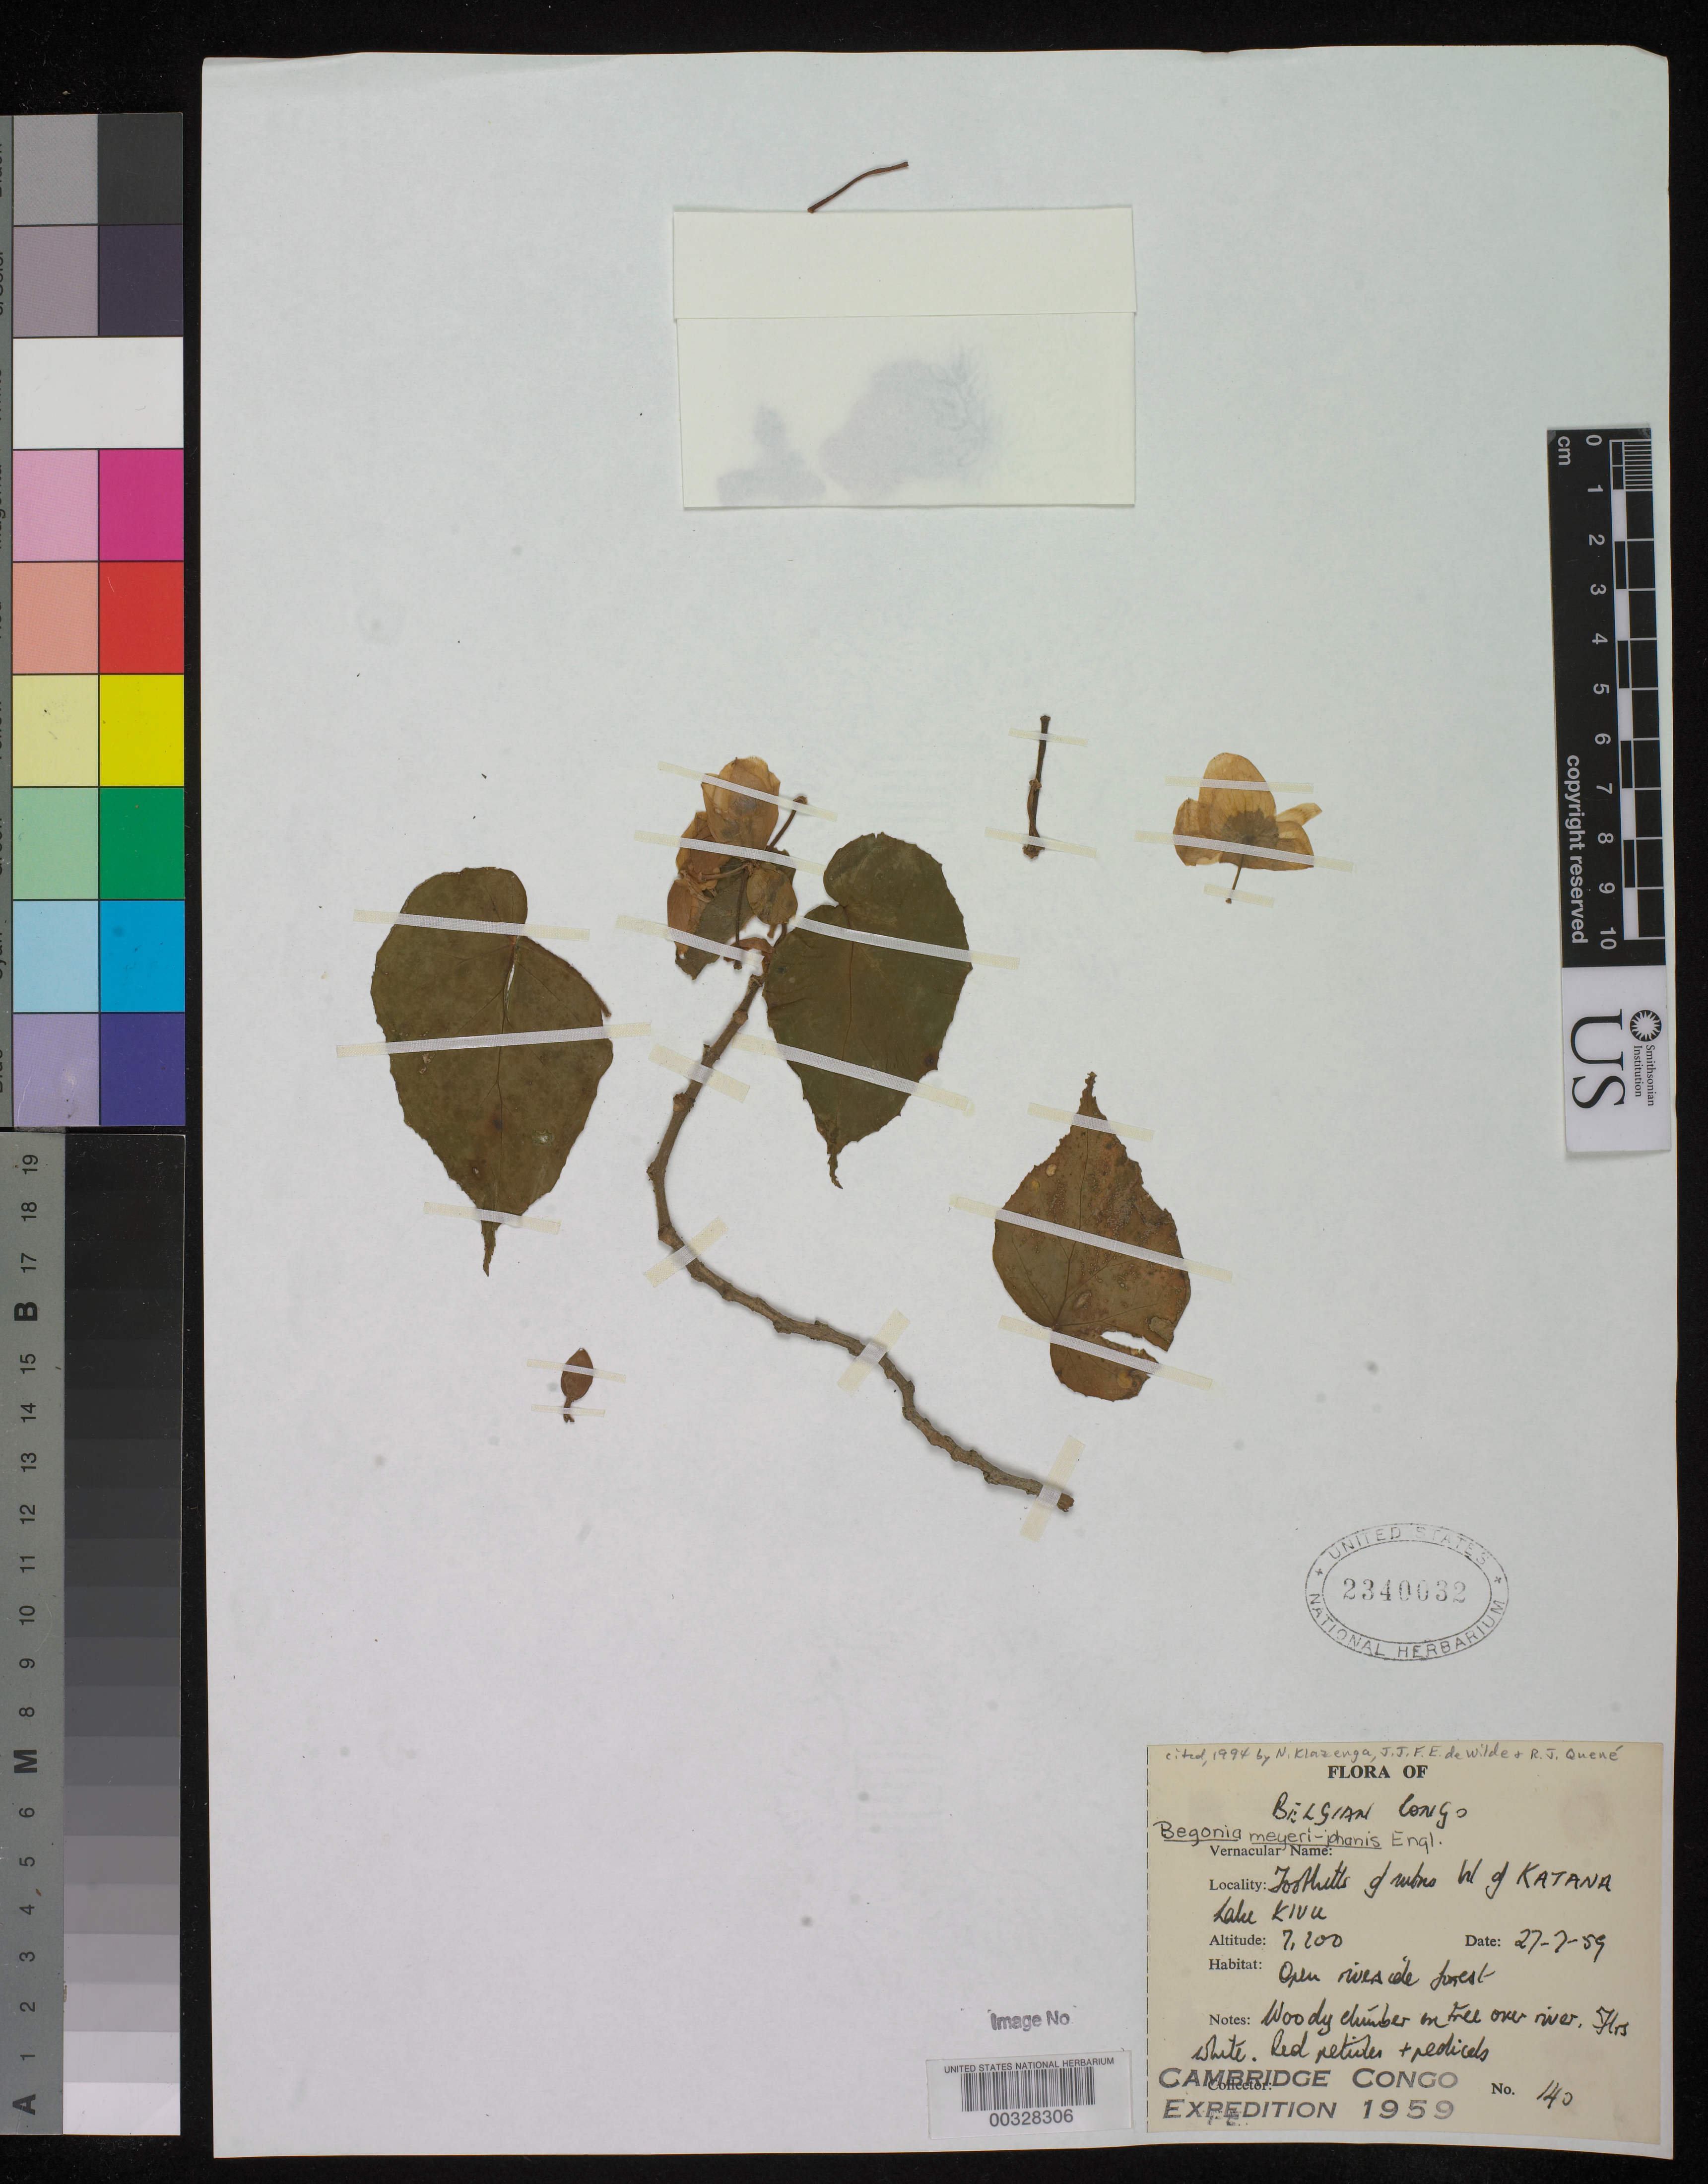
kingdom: Plantae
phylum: Tracheophyta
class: Magnoliopsida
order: Cucurbitales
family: Begoniaceae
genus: Begonia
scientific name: Begonia meyeri-johannis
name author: Engl.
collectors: ex Cambridge Congo exped.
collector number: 140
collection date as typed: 27 Jul 1959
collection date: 1959-07-27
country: Congo, Democratic Republic of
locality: Foothills of mountains w of katana, lake kivu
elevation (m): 2195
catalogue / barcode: US 2340032